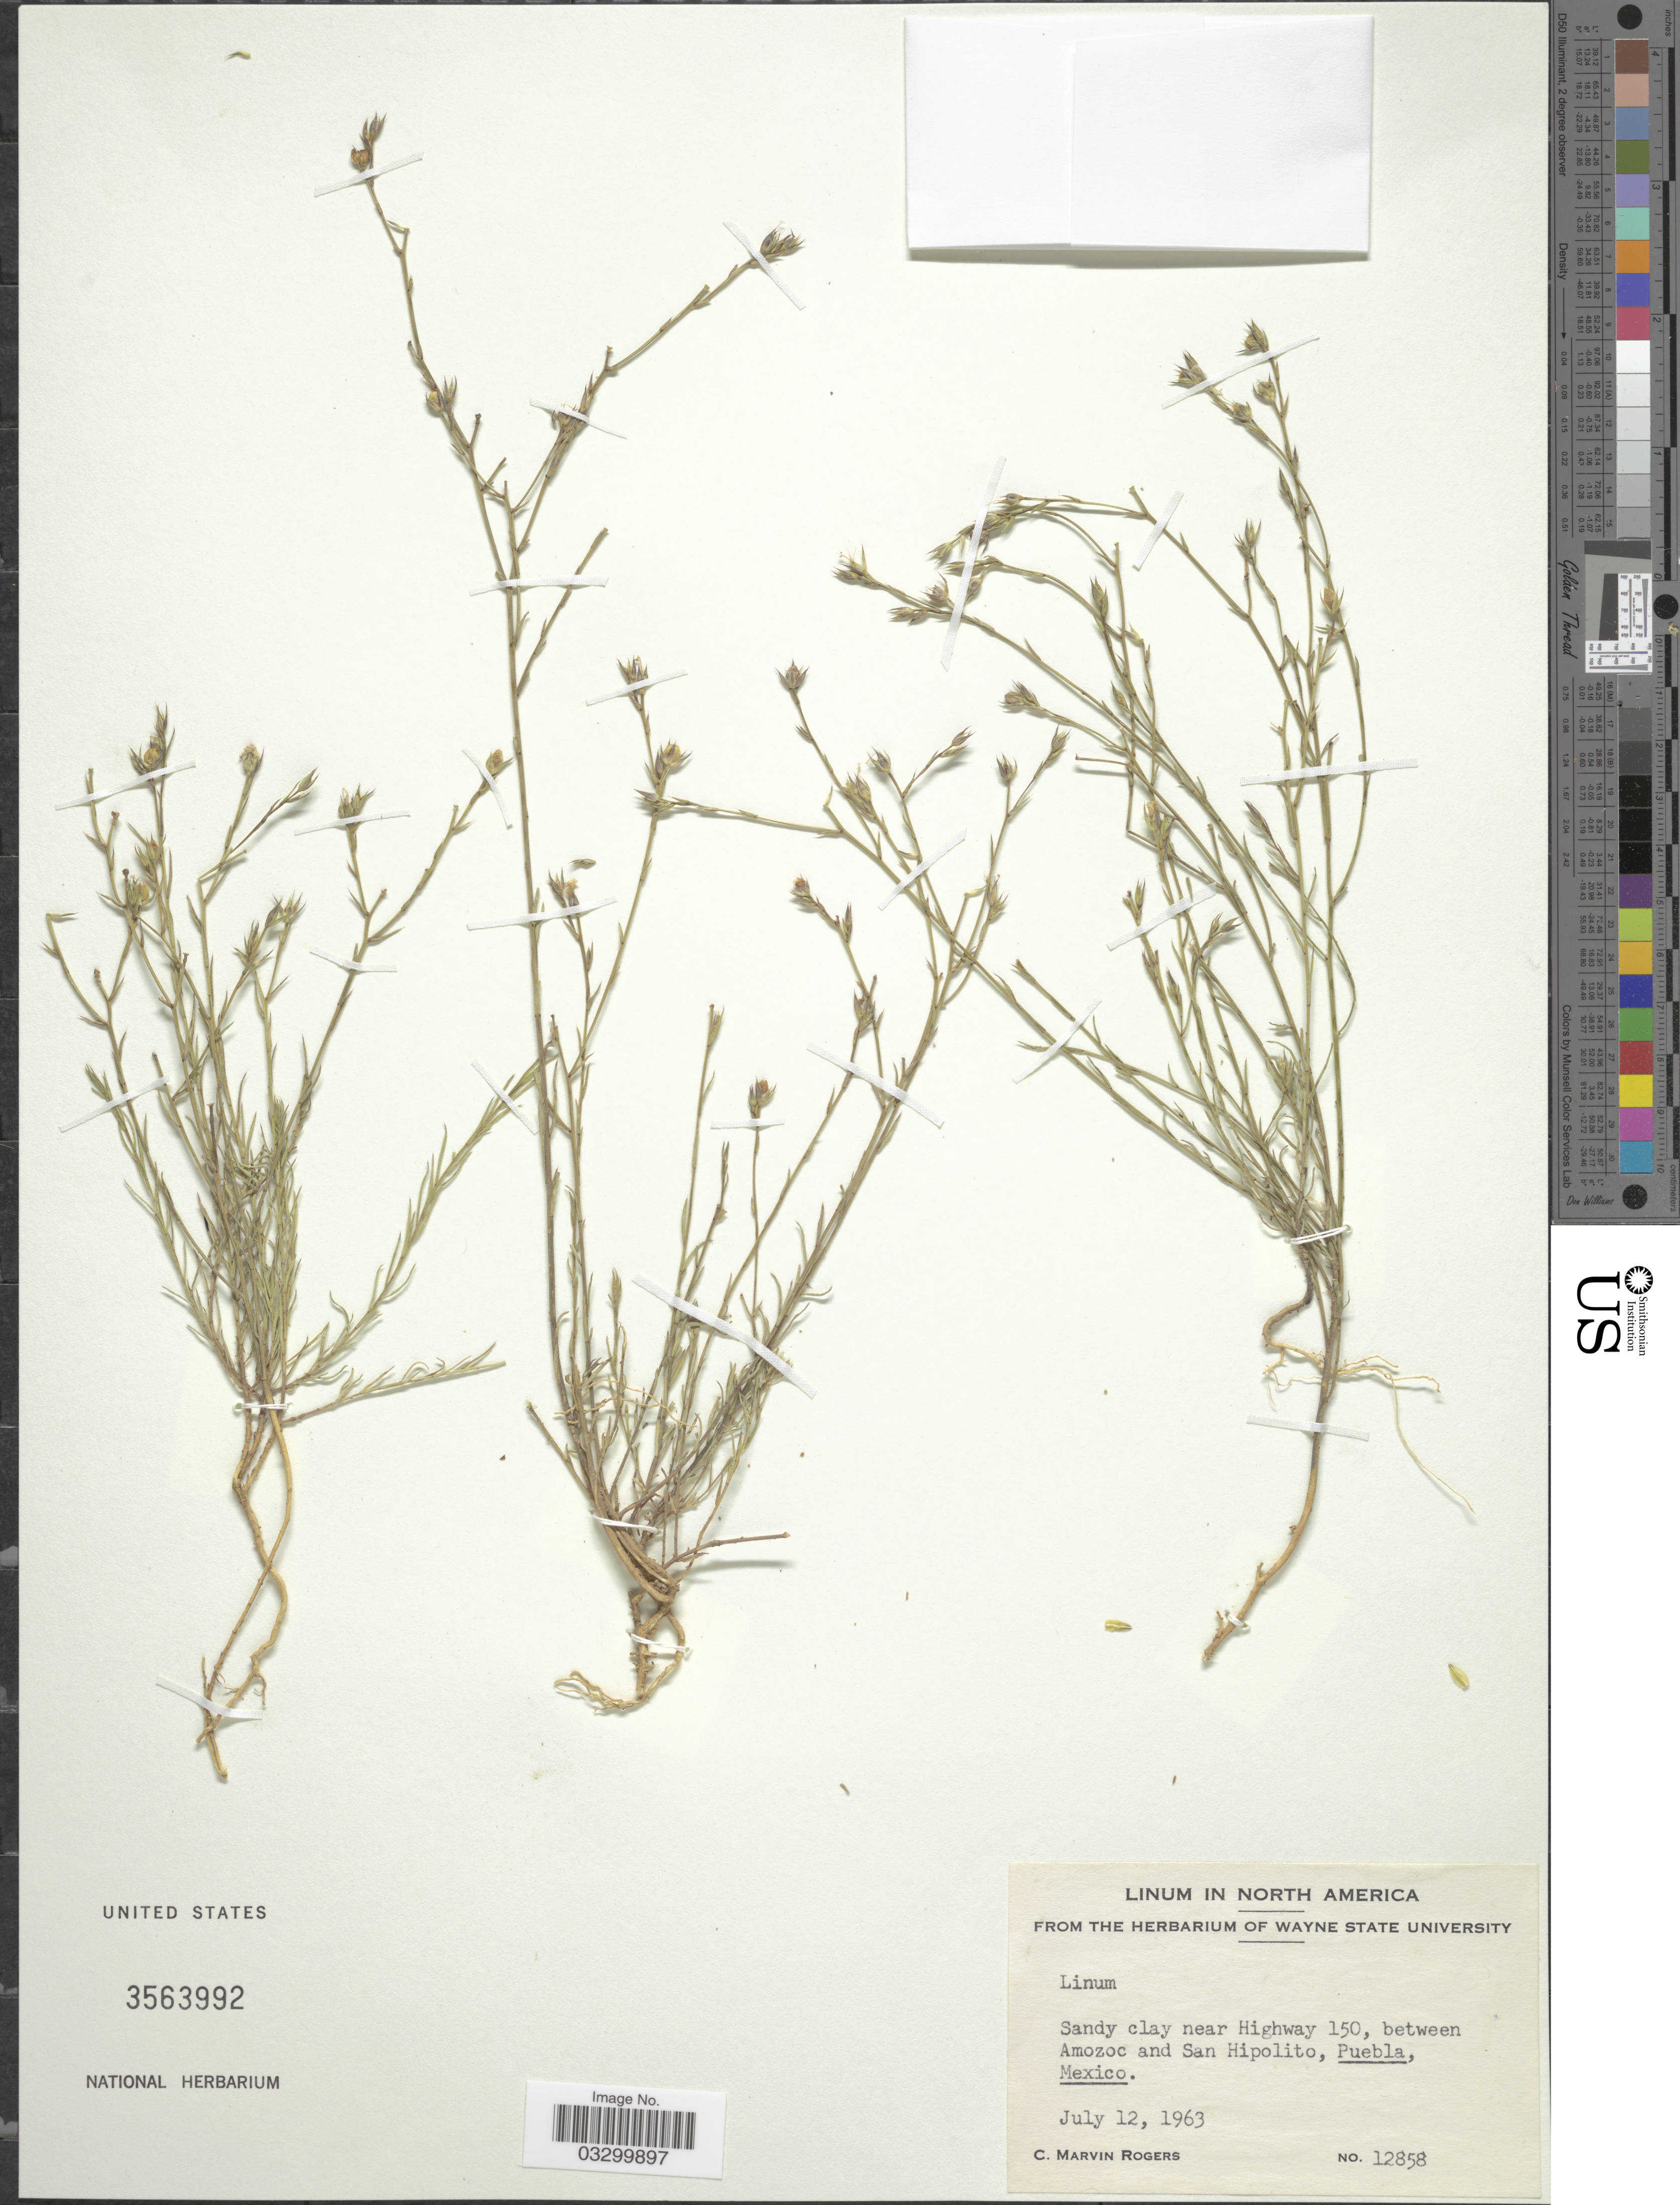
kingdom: Plantae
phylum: Tracheophyta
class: Magnoliopsida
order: Malpighiales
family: Linaceae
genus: Linum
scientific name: Linum sp.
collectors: C. M. Rogers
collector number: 12858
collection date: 1963-07-12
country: Mexico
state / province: Puebla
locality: Near Highway 150, between Amozoc and San Hipolito.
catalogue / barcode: US 3563992